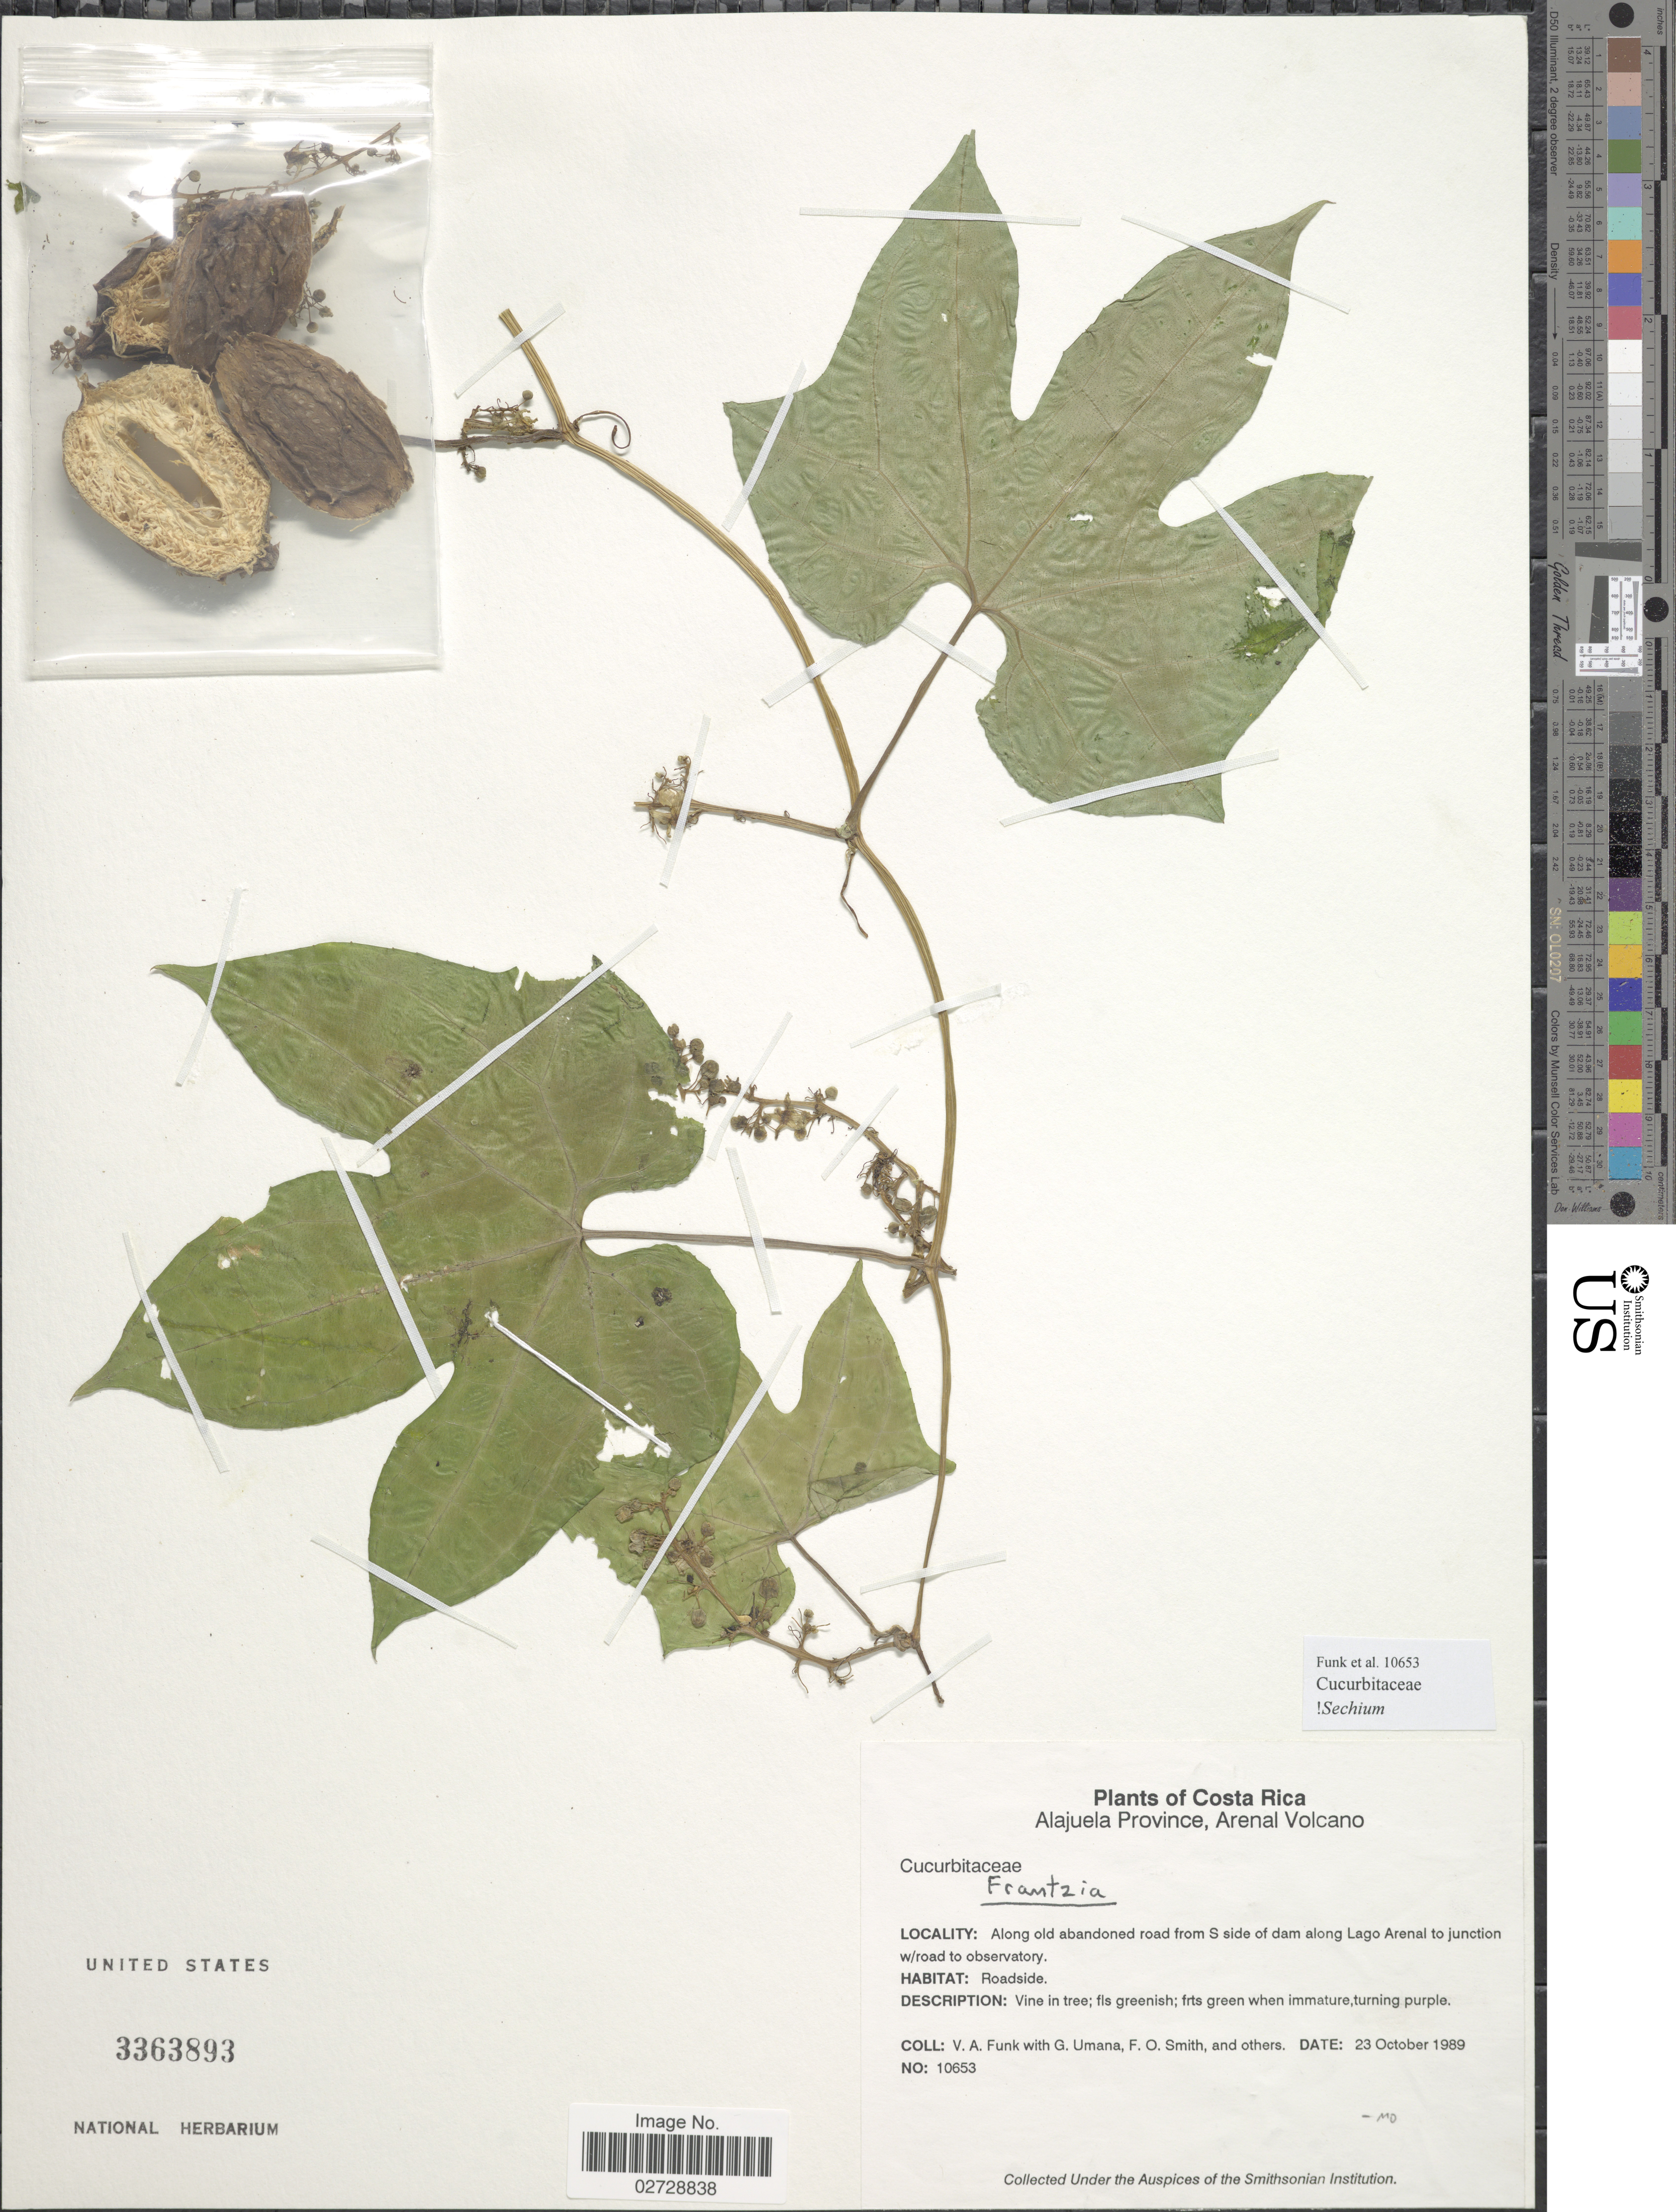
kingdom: Plantae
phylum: Tracheophyta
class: Magnoliopsida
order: Cucurbitales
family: Cucurbitaceae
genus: Sechium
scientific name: Sechium sp.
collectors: V. Funk, G. Umana, F. Smith & et al.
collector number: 10653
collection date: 1989-10-23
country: Costa Rica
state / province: Alajuela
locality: Arenal Volcano. Along old abandoned road from S side of dam along Lago Arenal to junction w/road to observatory.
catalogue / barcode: US 3363893